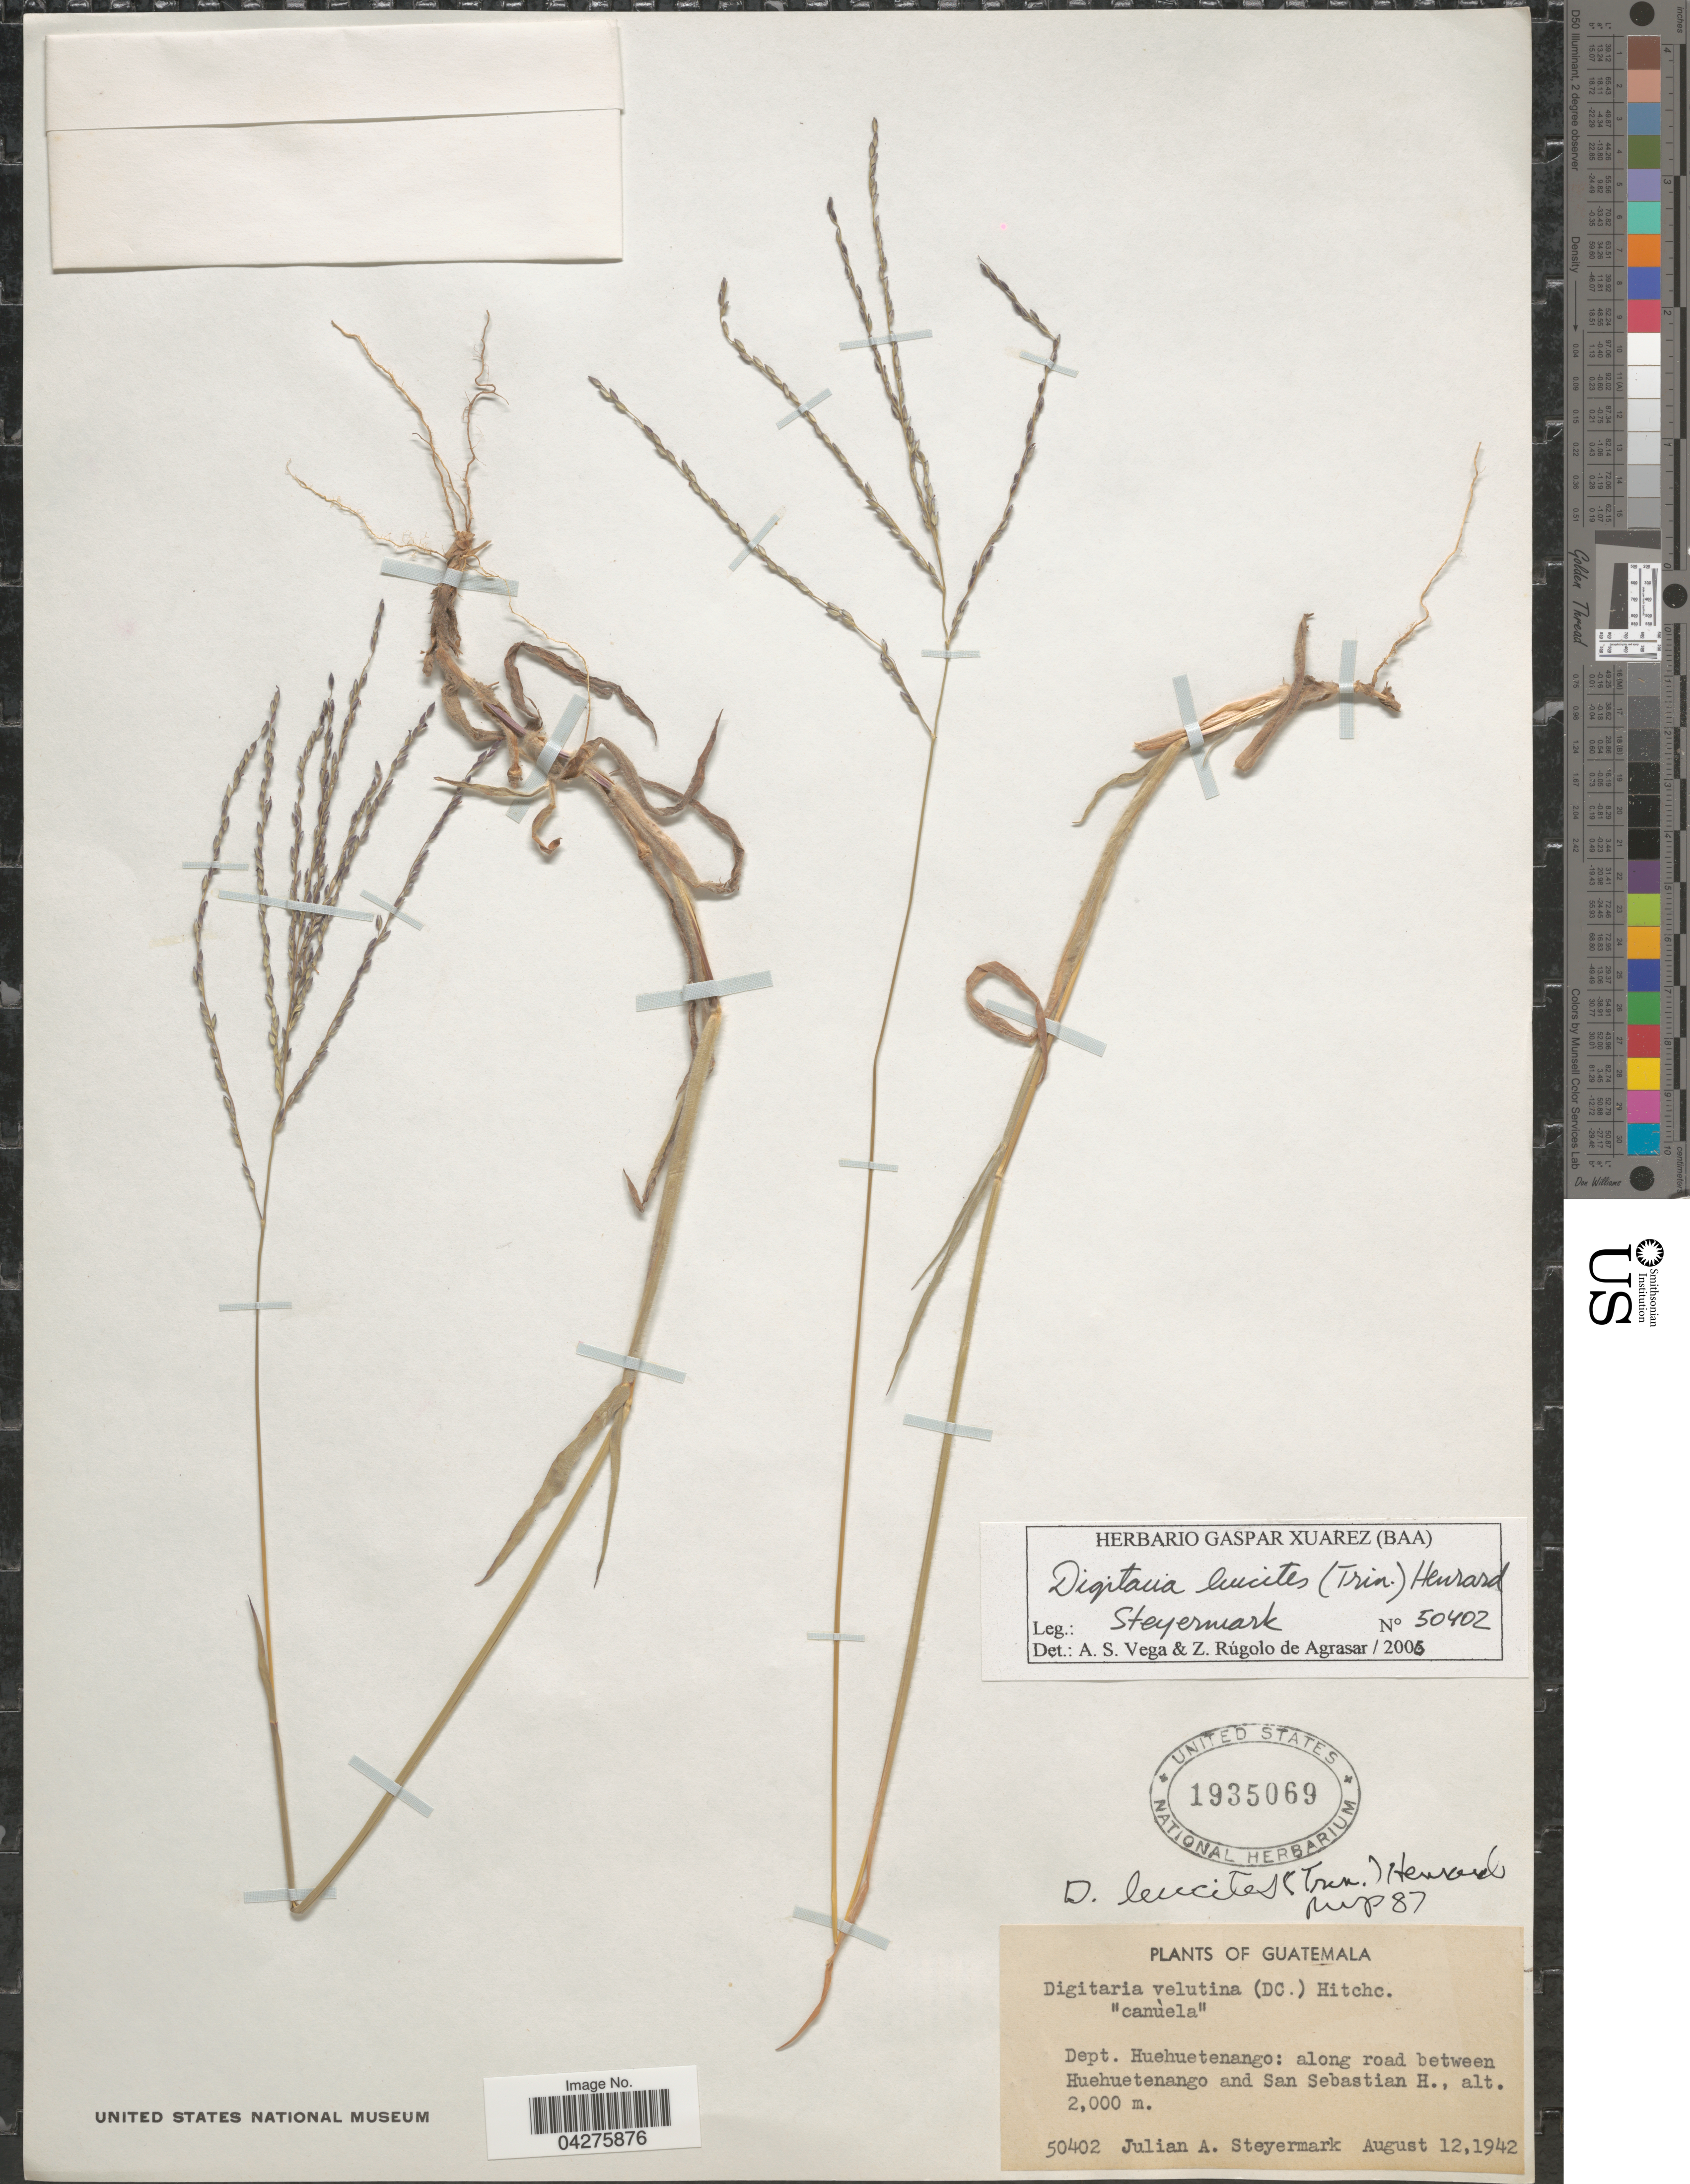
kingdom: Plantae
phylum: Tracheophyta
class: Liliopsida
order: Poales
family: Poaceae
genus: Digitaria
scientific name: Digitaria leucites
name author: (Trin.) Henr.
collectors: J. Steyermark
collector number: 50402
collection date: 1942-08-12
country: Guatemala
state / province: Huehuetenango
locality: Dept. Huehuetenango: along road between Huehuetenango and San Sebastian H.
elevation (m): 2000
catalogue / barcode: US 1935069